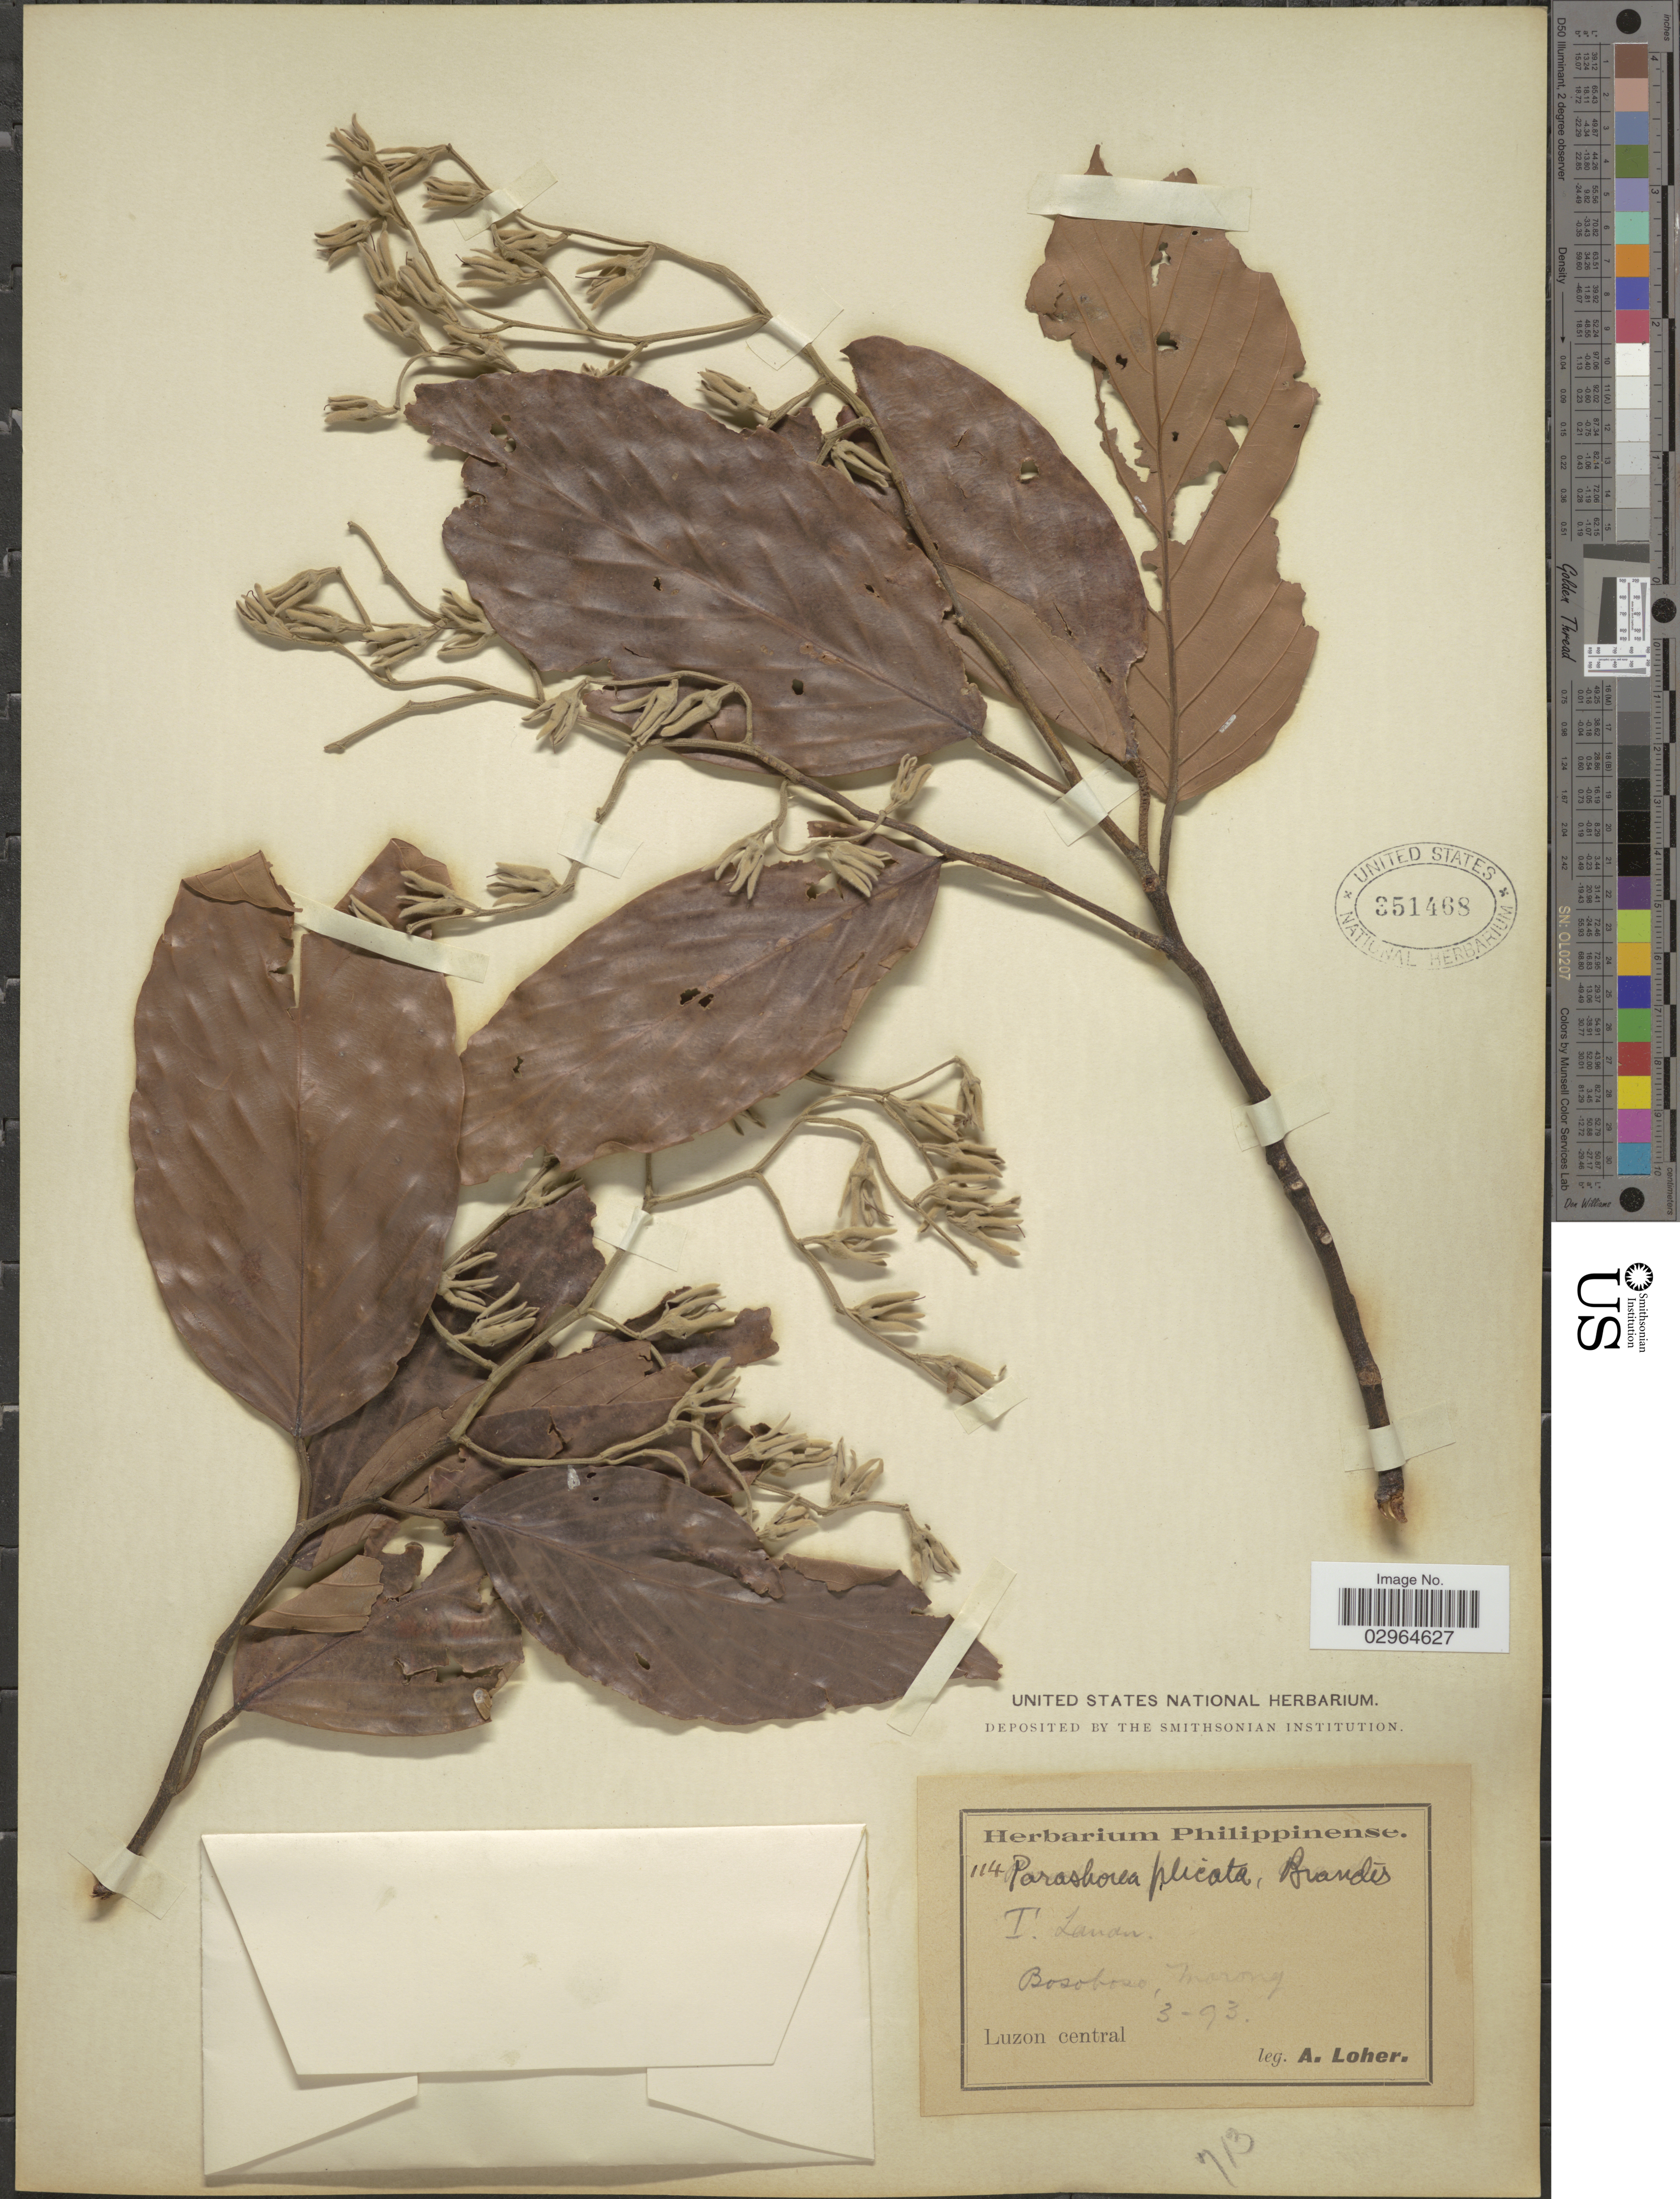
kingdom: Plantae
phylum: Tracheophyta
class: Magnoliopsida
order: Malvales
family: Dipterocarpaceae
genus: Parashorea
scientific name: Parashorea malaanonan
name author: (Blanco) Merr.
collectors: A. Loher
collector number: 114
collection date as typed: Transcribed d/m/y: /3/93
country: Philippines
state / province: Central Luzon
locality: T. Lanan. Bosoboso, Morong. Luzon central.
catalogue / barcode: US 351468